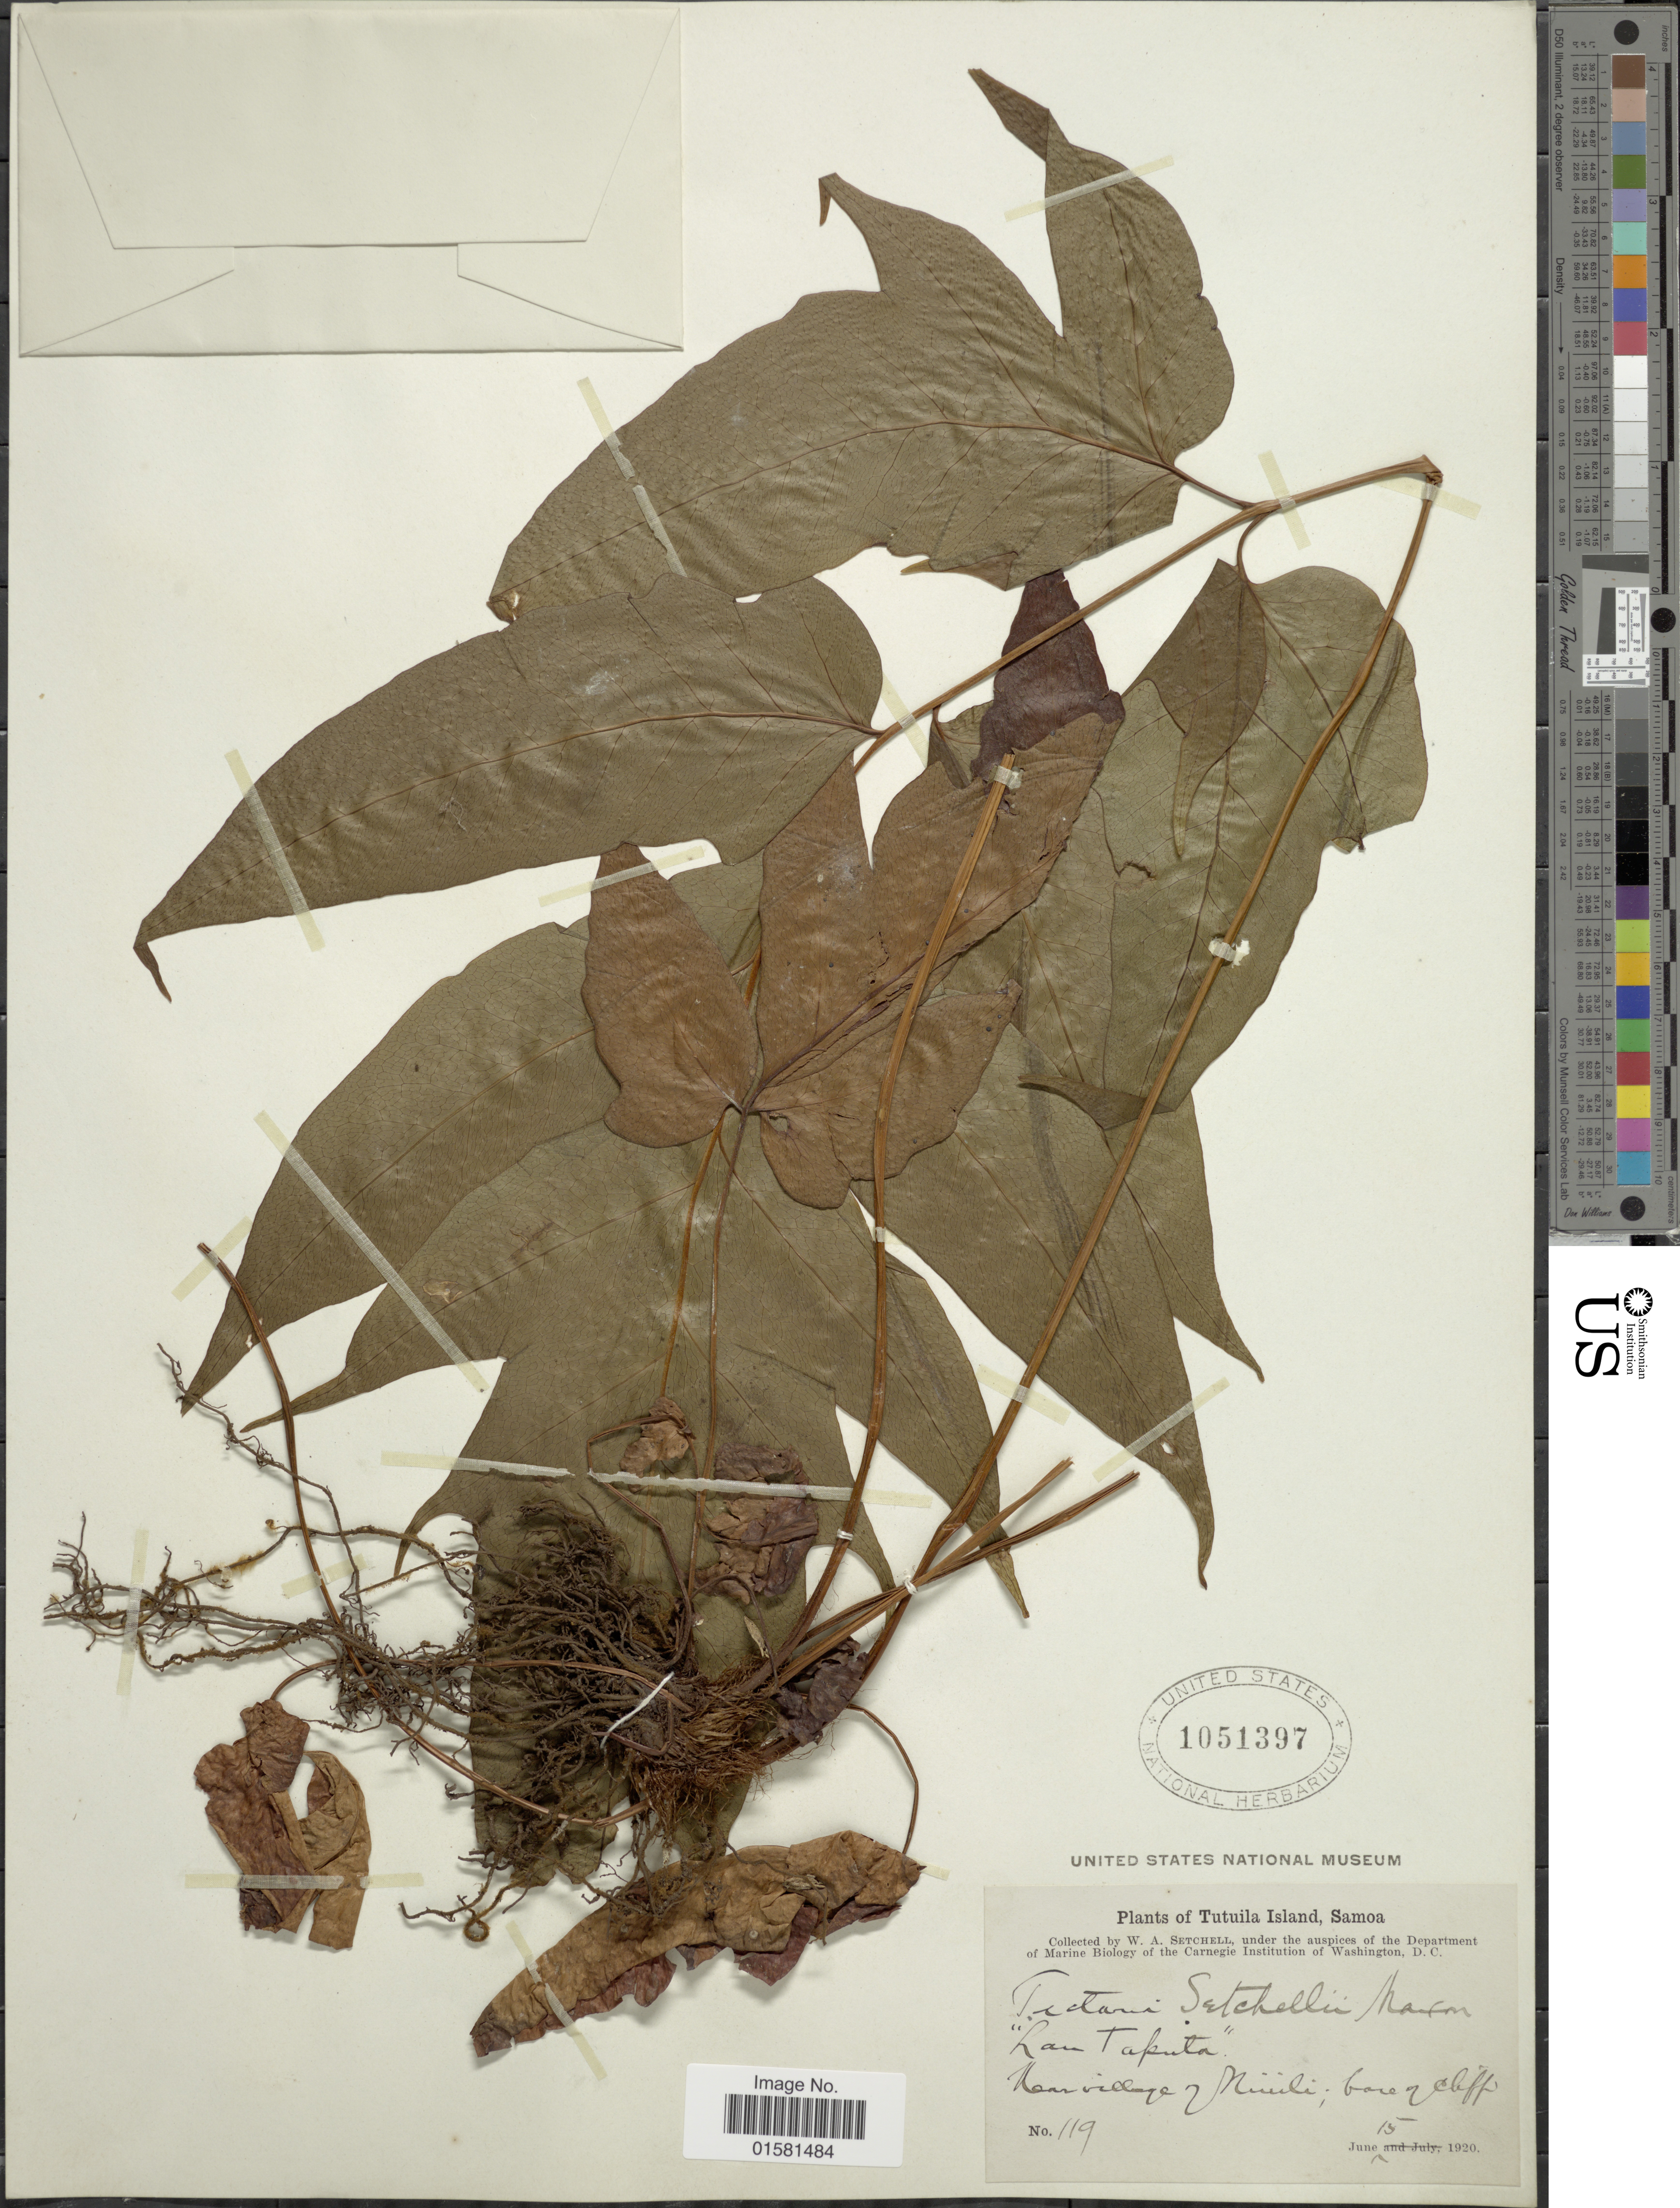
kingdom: Plantae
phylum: Tracheophyta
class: Polypodiopsida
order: Polypodiales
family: Tectariaceae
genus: Tectaria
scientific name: Tectaria setchellii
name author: Maxon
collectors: W. Setchell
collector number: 119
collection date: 1920-06-15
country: American Samoa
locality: Tutuila Island, Samoa, "Lan Taputa", Near Village of Minili; base of cliff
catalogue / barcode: US 1051397